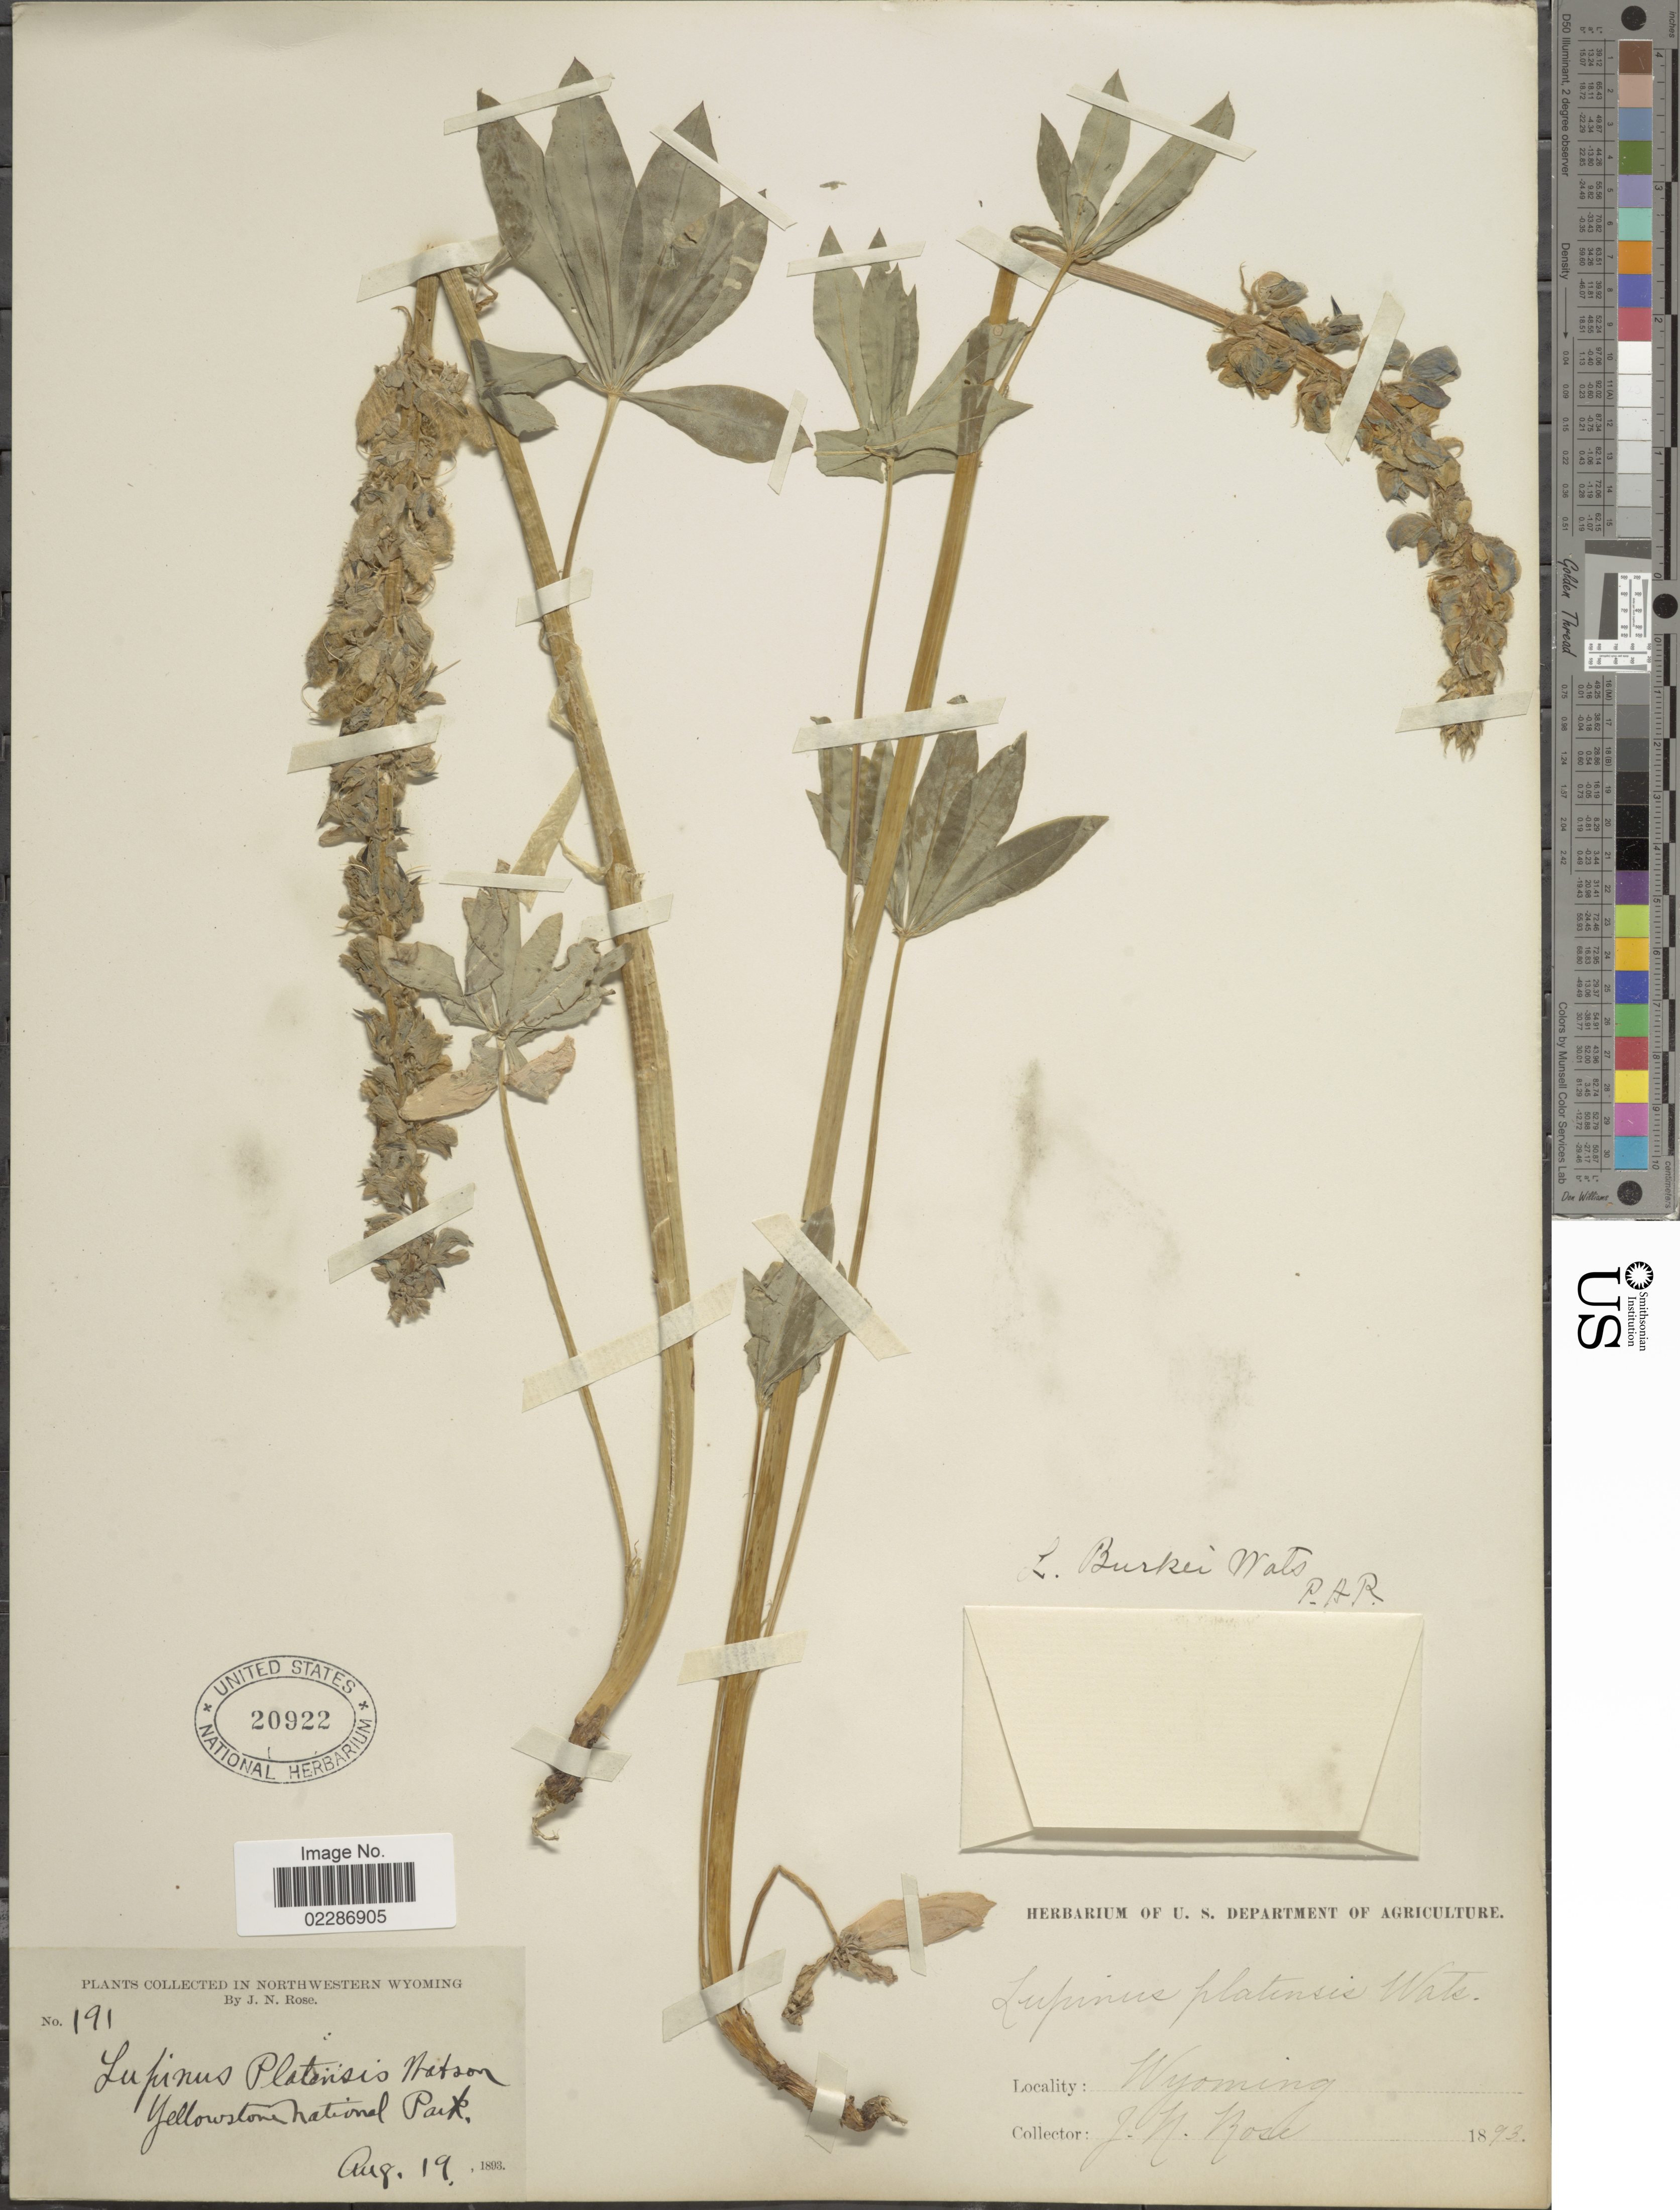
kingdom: Plantae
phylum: Tracheophyta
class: Magnoliopsida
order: Fabales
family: Fabaceae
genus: Lupinus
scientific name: Lupinus burkei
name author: S. Watson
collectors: J. N. Rose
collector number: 191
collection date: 1893-08-19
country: United States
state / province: Wyoming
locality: Northwestern Wyoming, Yellowstone National Park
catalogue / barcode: US 20922